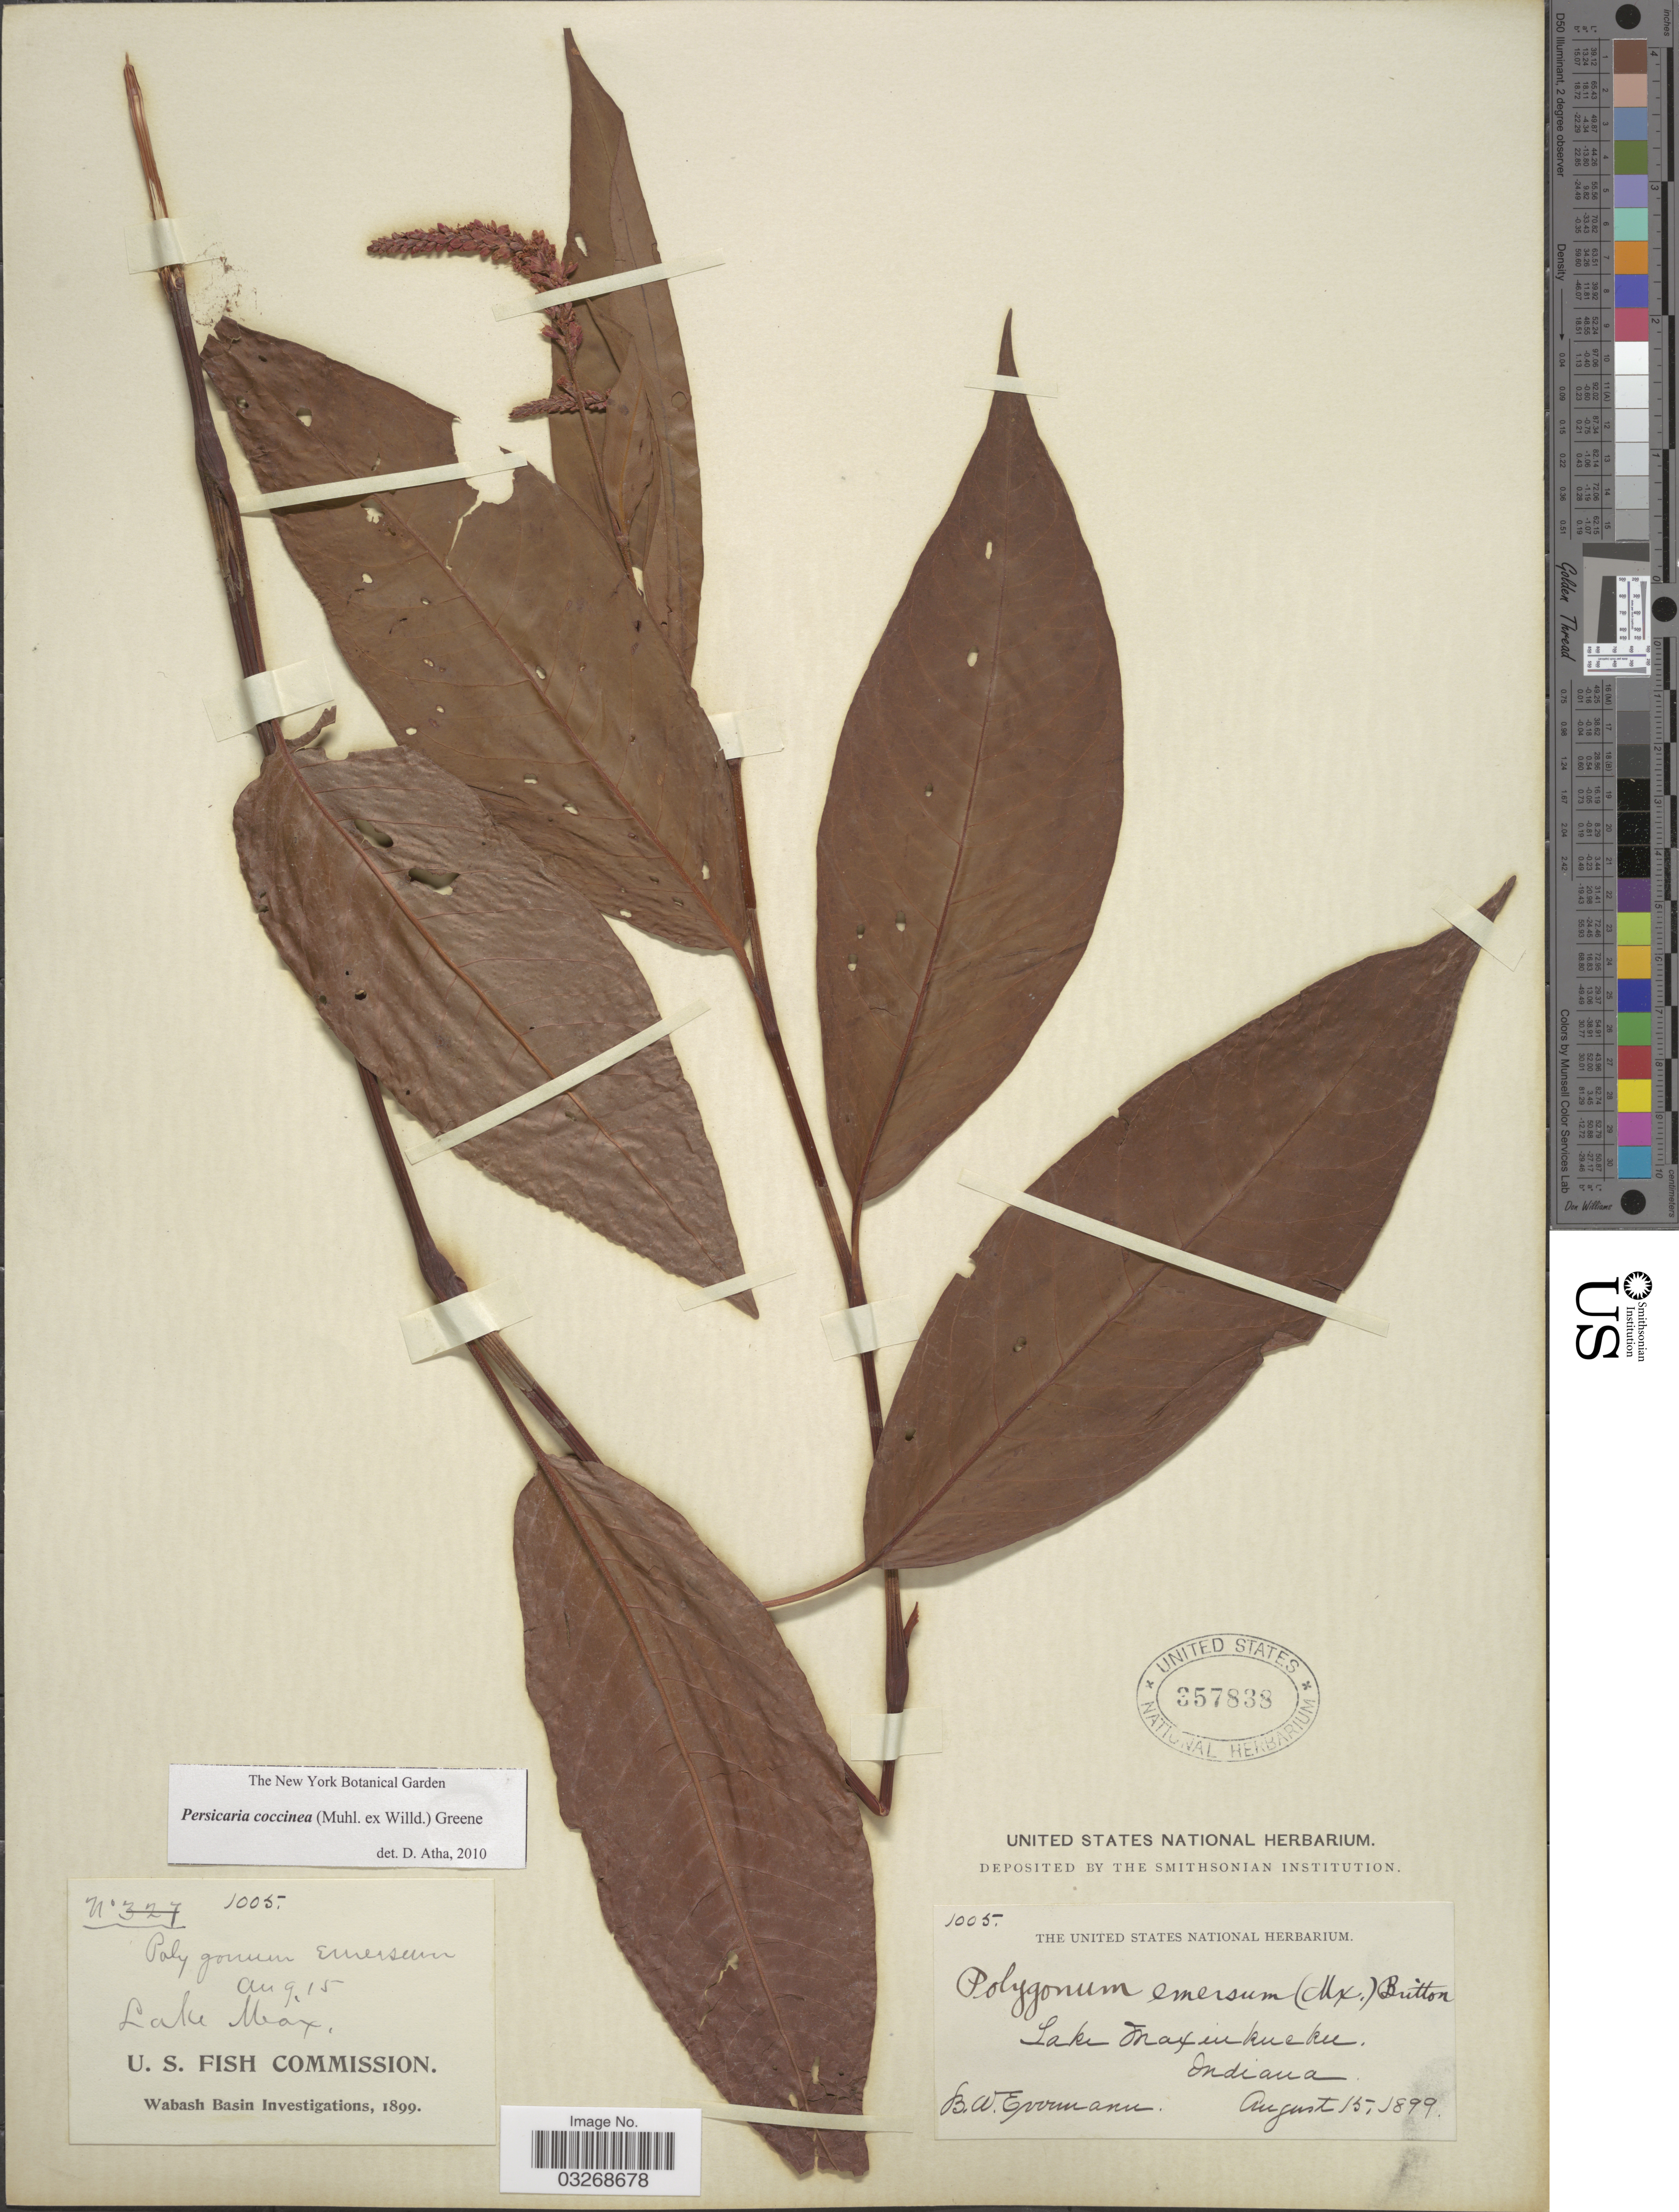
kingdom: Plantae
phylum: Tracheophyta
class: Magnoliopsida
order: Caryophyllales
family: Polygonaceae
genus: Persicaria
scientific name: Persicaria coccinea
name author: (Muhl. ex Willd.) Greene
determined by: Atha, D. E.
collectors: B. W. Evermann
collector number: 1005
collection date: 1899-08-15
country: United States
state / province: Indiana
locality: Lake Maxinkuckee.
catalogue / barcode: US 357838